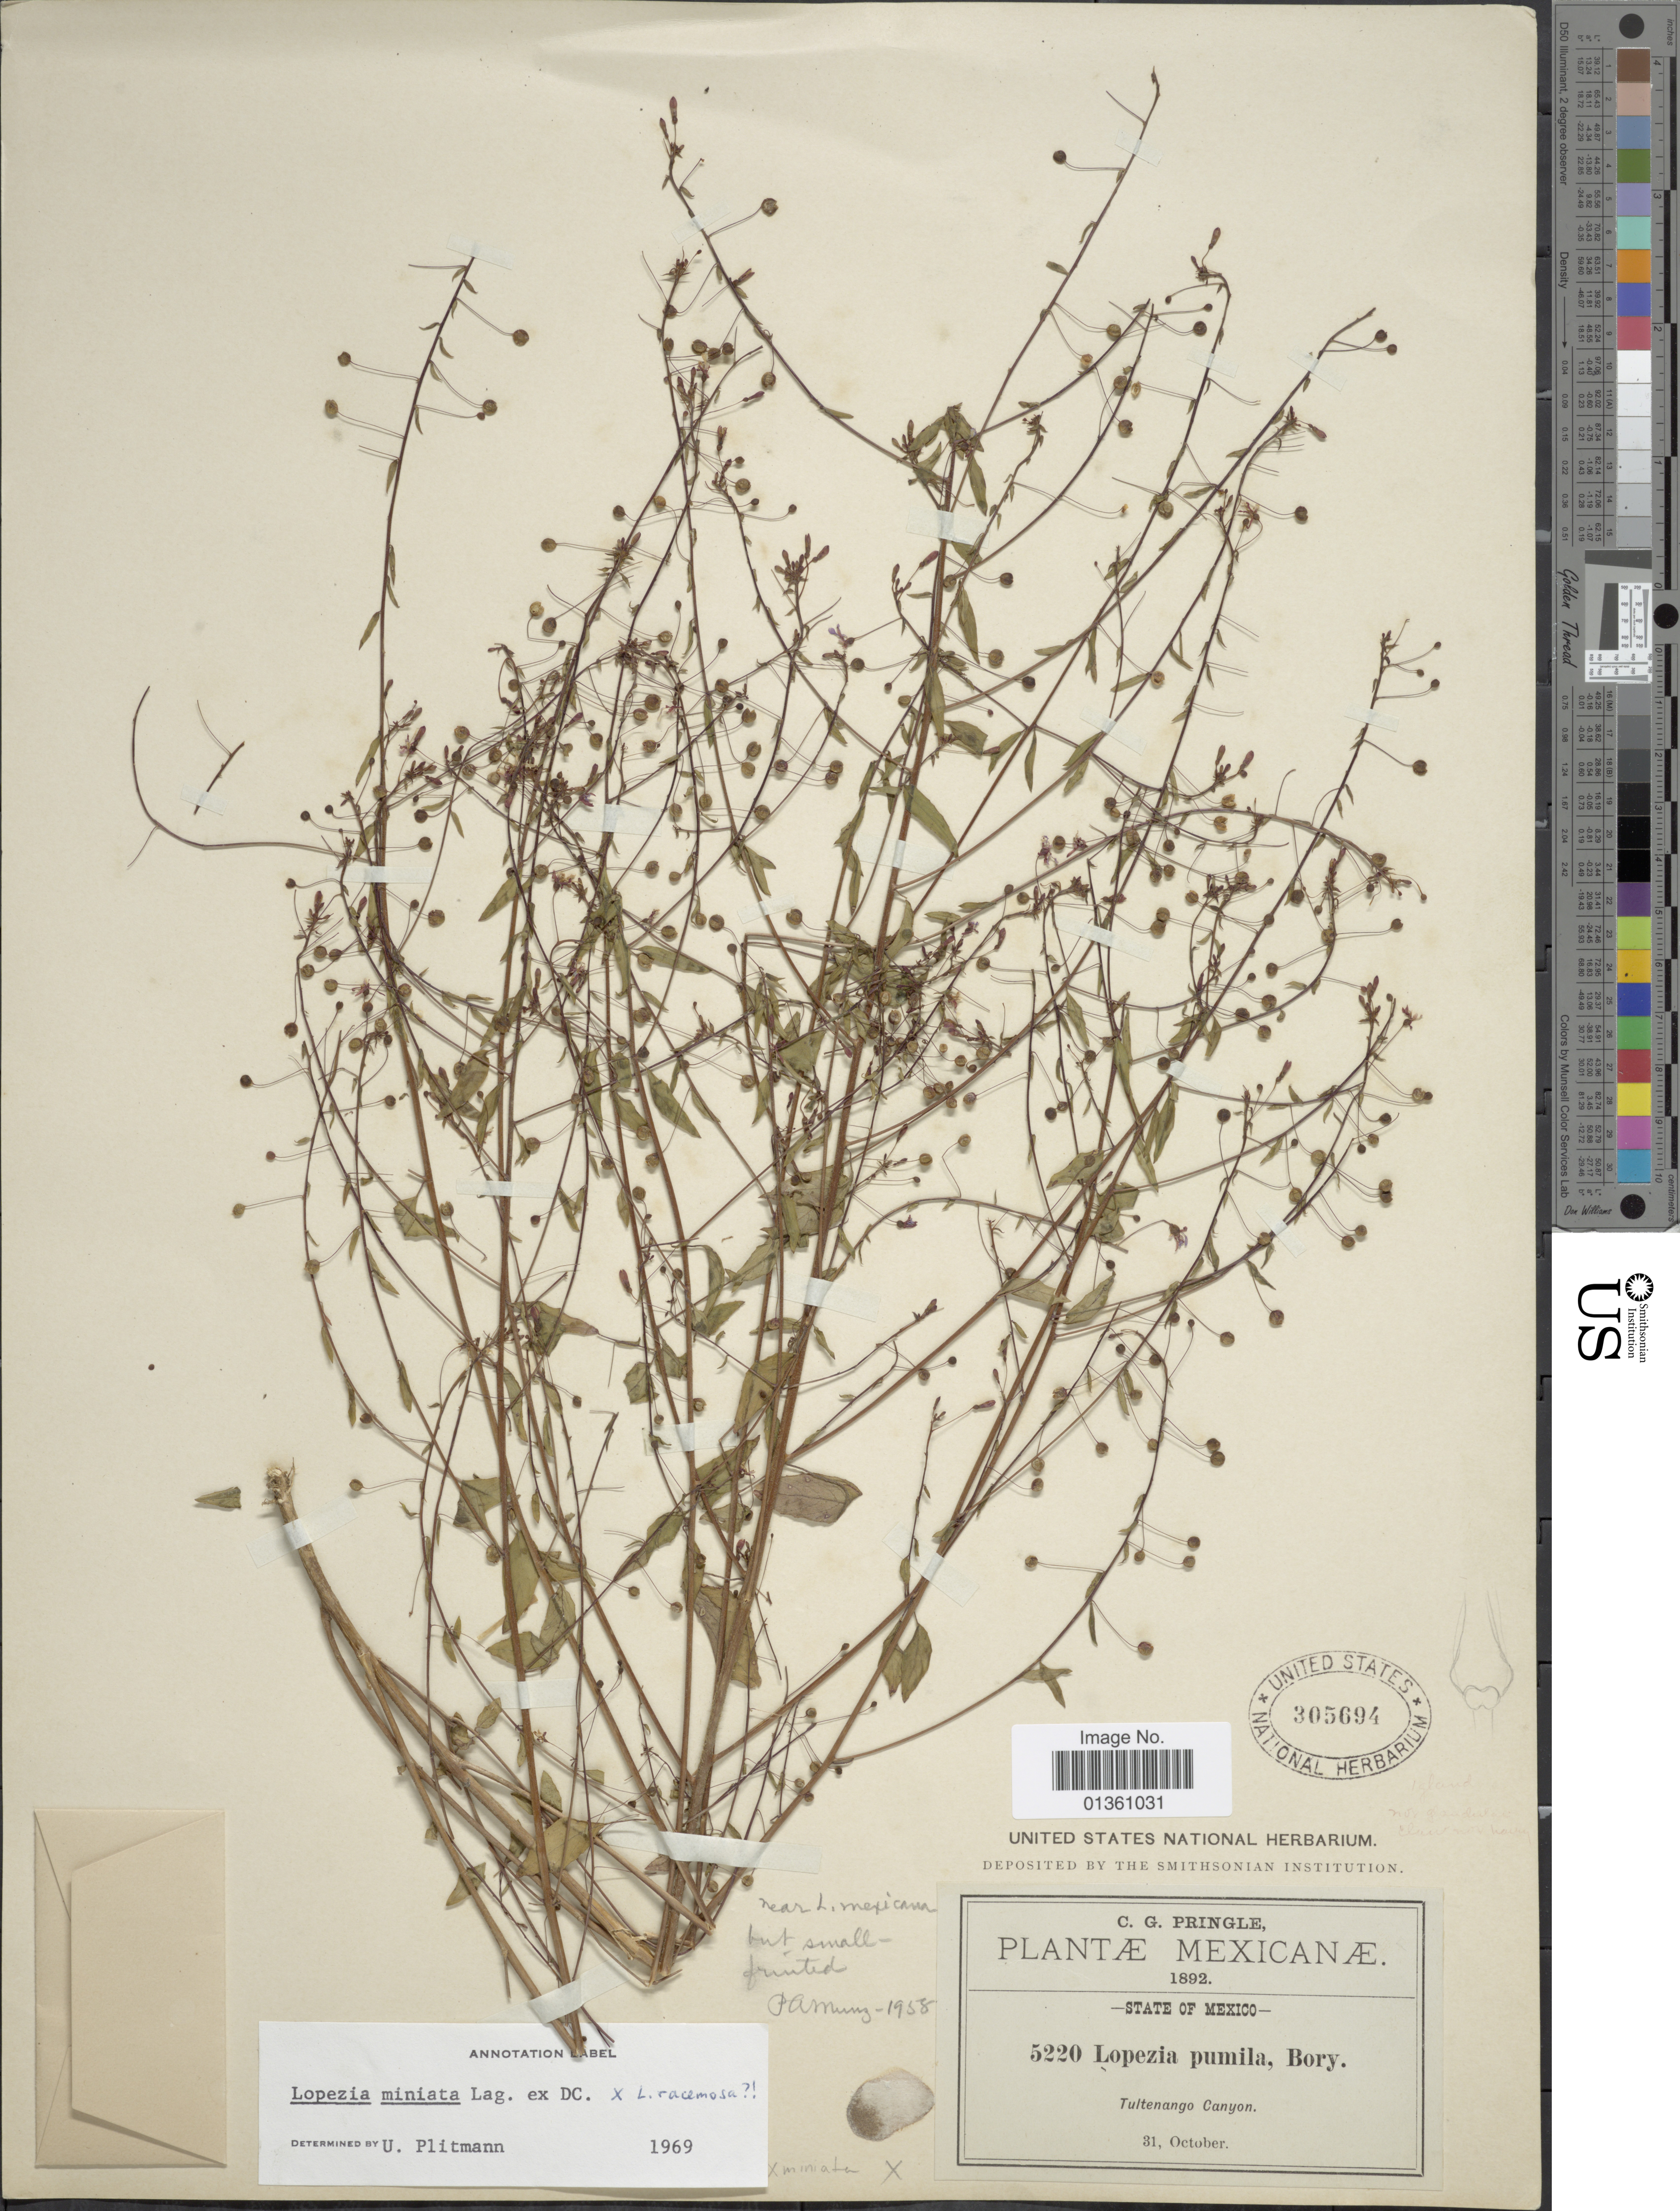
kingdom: Plantae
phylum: Tracheophyta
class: Magnoliopsida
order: Myrtales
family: Onagraceae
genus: Lopezia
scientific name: Lopezia miniata subsp. miniata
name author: Lag. ex DC.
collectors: C. G. Pringle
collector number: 5220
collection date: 1892-10-31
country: Mexico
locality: Tultenango Canyon.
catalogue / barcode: US 305694